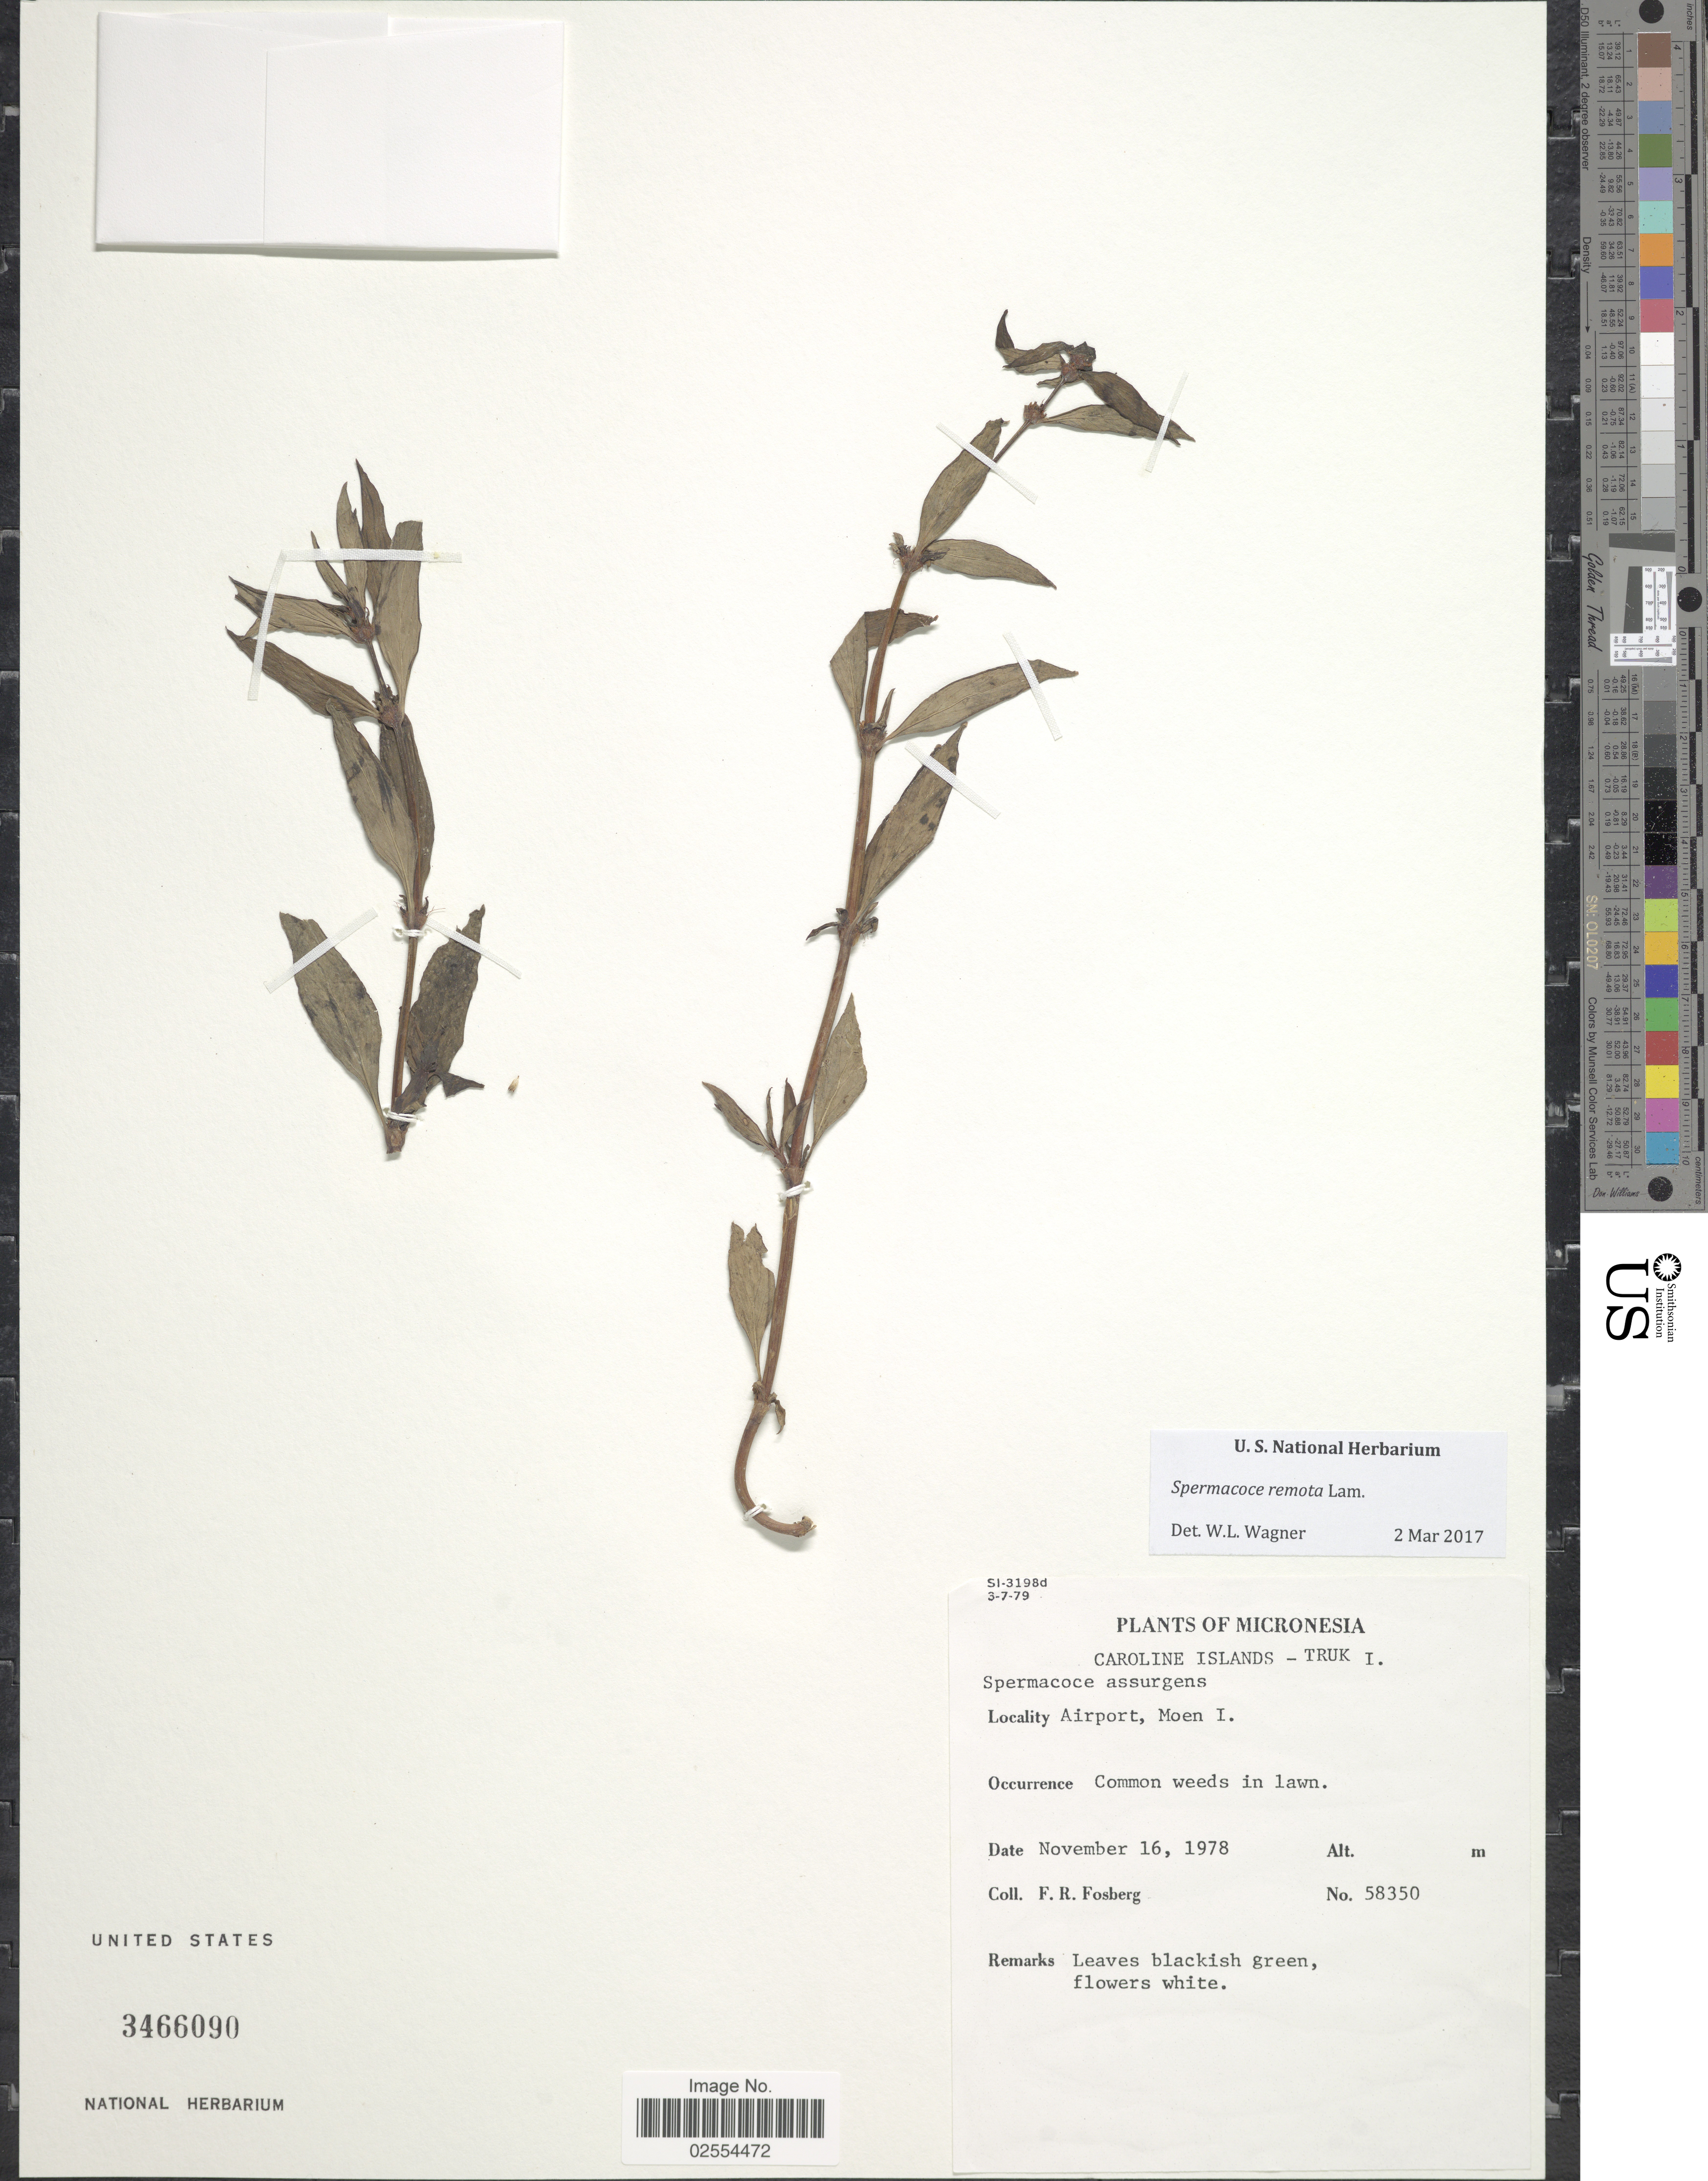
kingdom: Plantae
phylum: Tracheophyta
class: Magnoliopsida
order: Gentianales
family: Rubiaceae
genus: Spermacoce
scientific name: Spermacoce remota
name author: Lam.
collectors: F. R. Fosberg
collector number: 58350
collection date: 1978-11-16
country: Micronesia, Federated States of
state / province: Truk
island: Moen [Wono]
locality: Micronesia, Caroline Islands-Truk I., Airport, Moen I.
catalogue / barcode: US 3466090